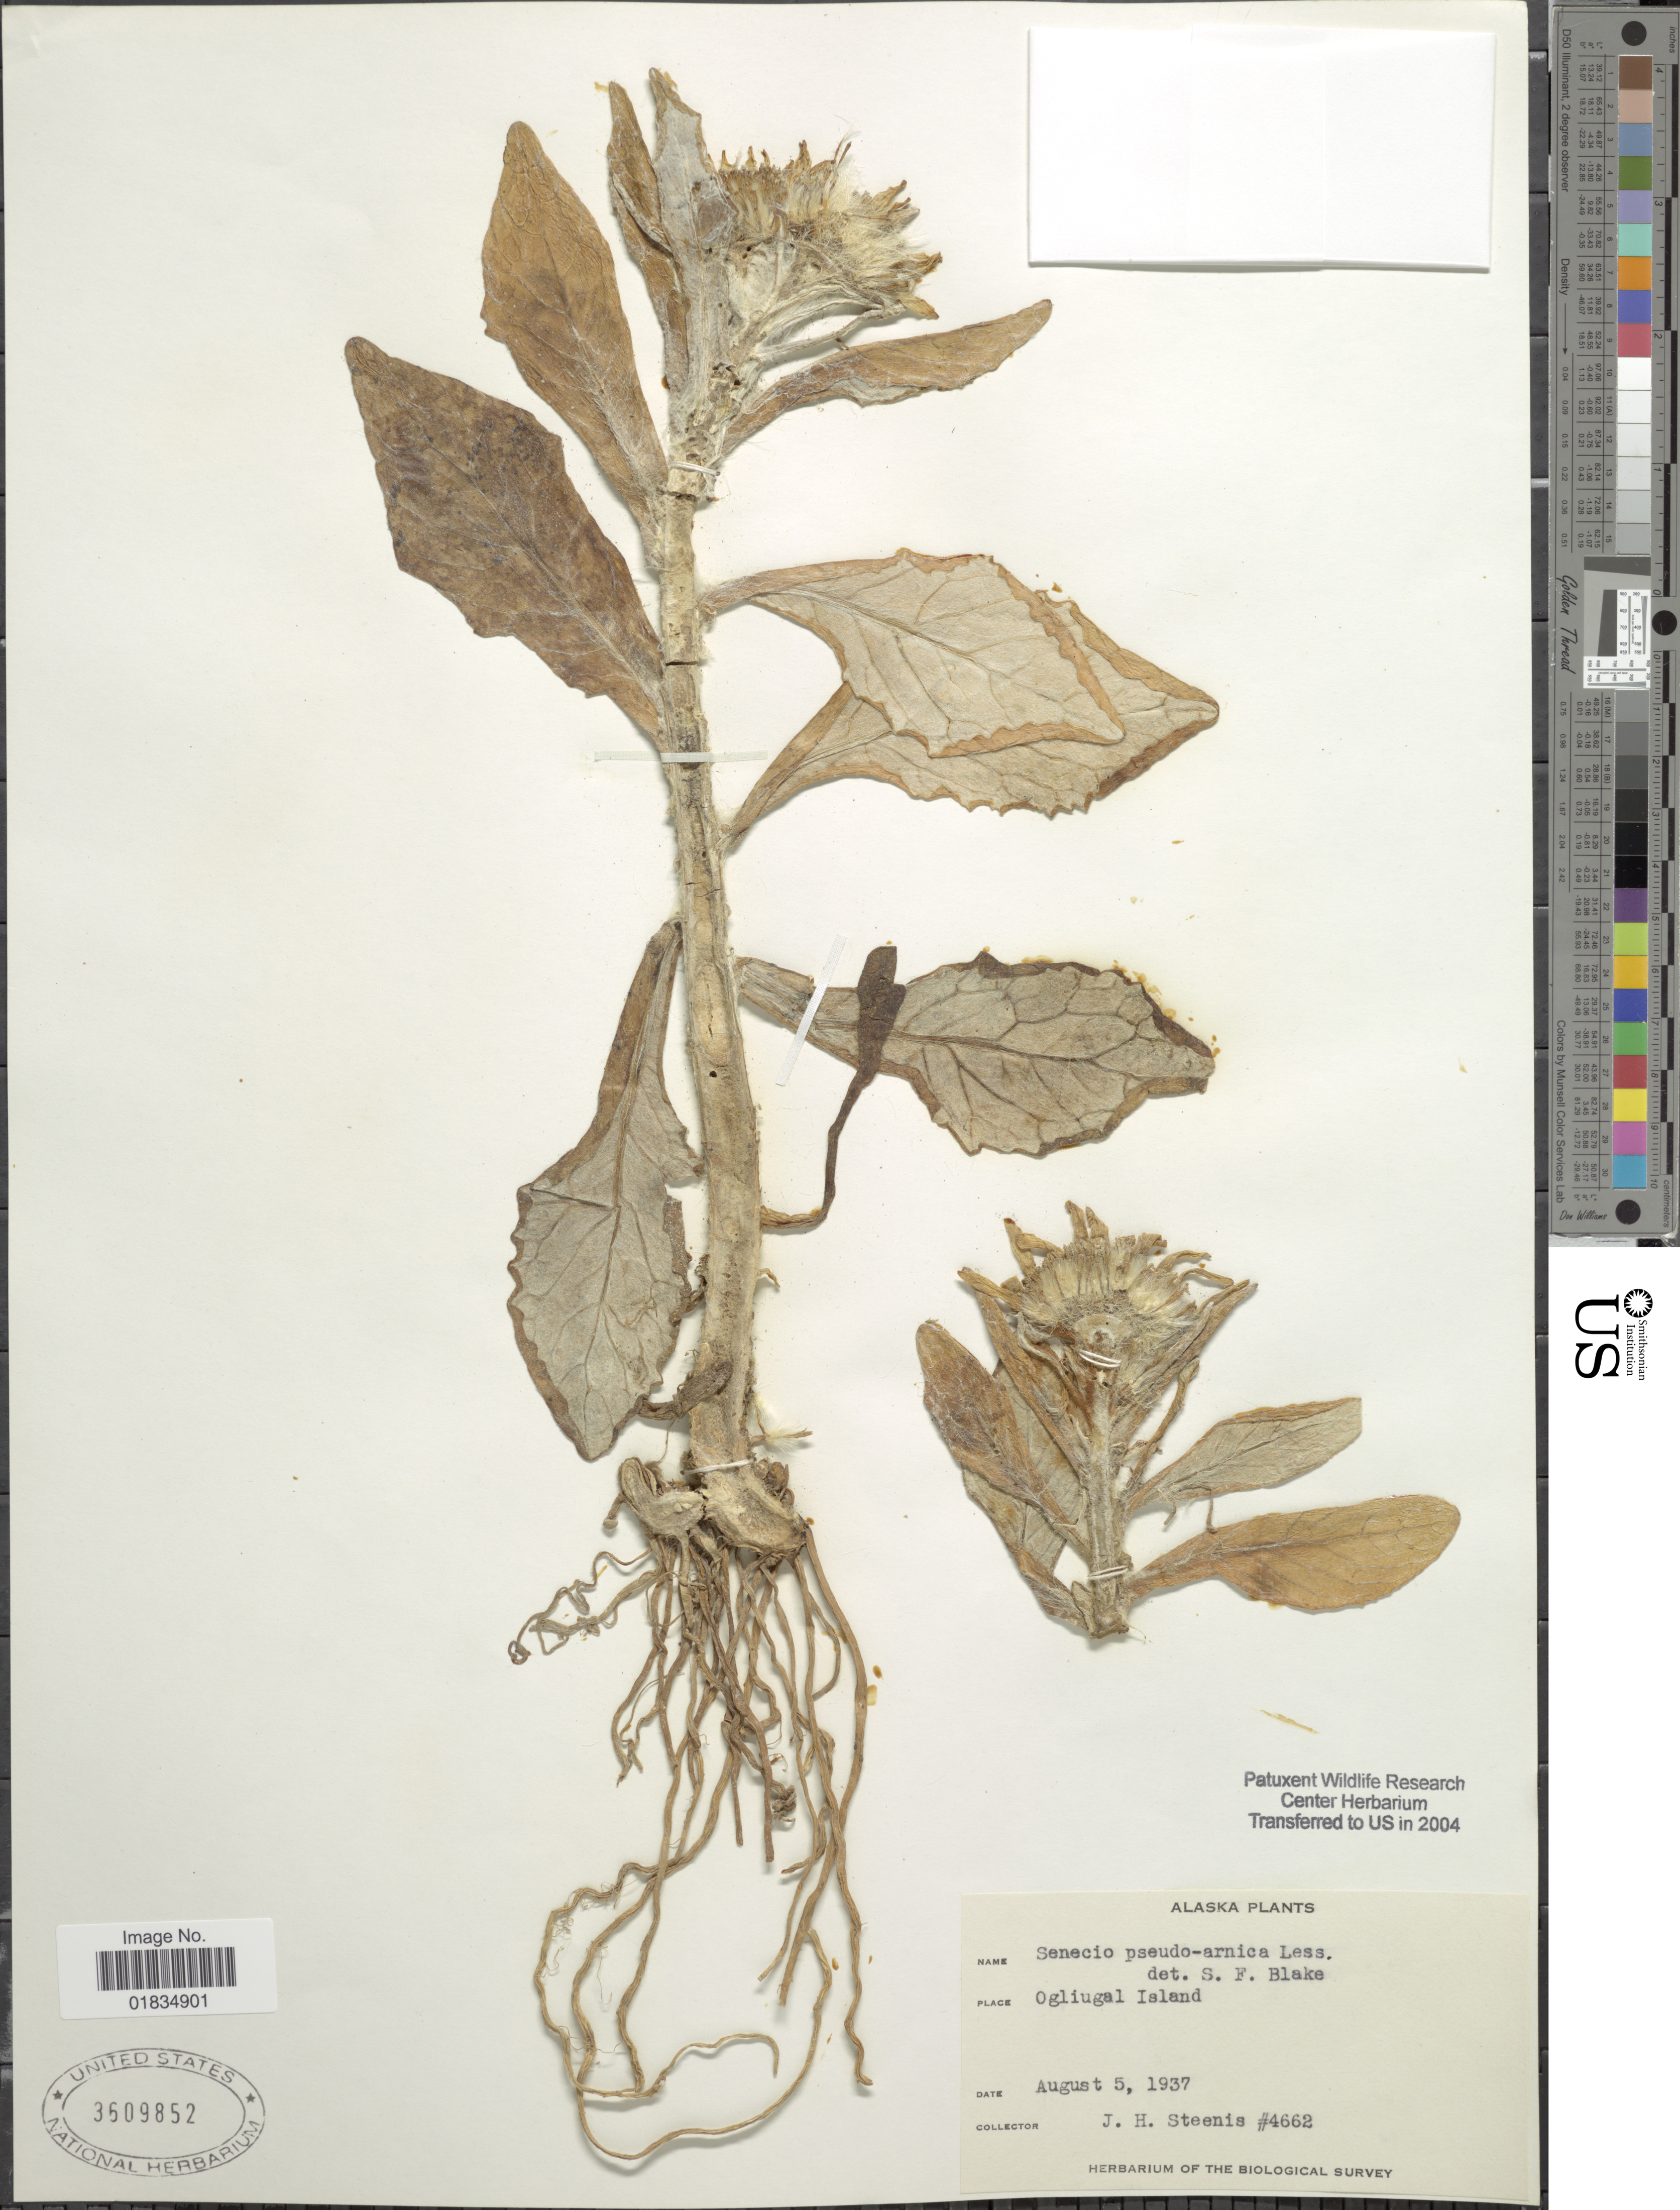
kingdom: Plantae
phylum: Tracheophyta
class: Magnoliopsida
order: Asterales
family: Asteraceae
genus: Senecio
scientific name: Senecio pseudoarnica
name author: Less.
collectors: J. H. Steenis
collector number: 4662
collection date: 1937-08-05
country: United States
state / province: Alaska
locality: Ogliugal island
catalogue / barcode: US 3609852